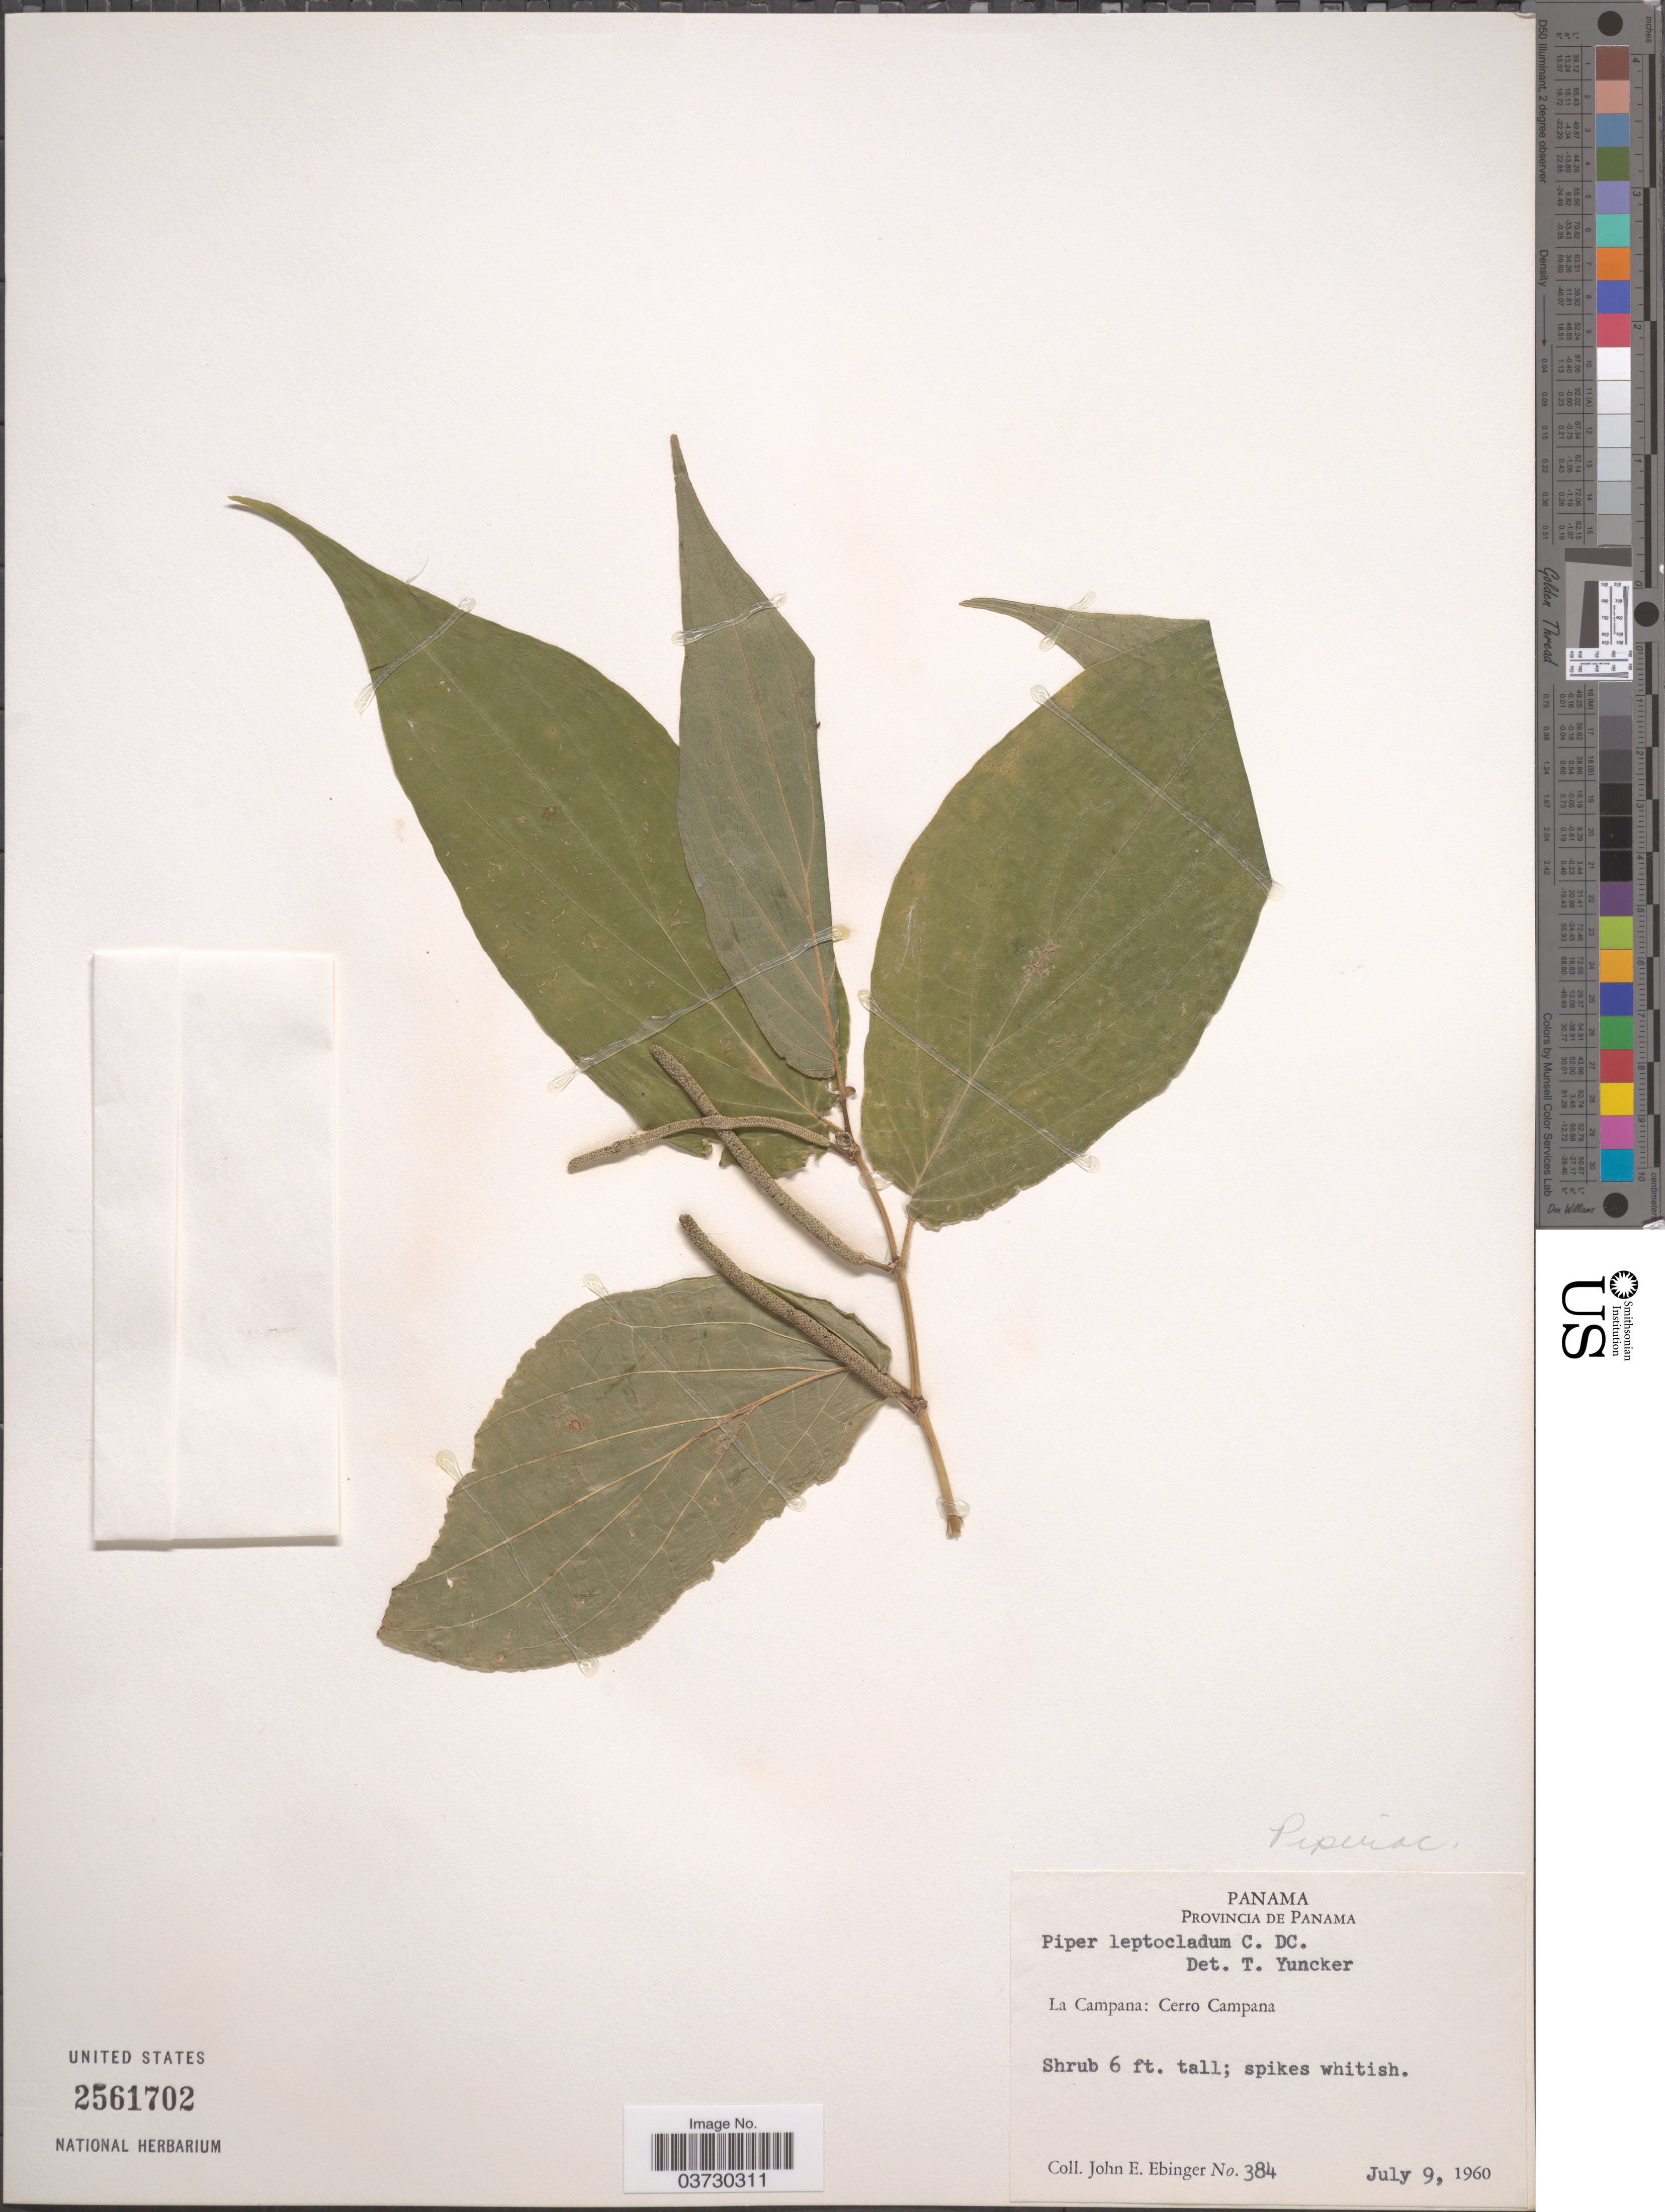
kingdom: Plantae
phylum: Tracheophyta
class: Magnoliopsida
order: Piperales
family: Piperaceae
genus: Piper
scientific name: Piper leptocladum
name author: C. DC.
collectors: J. Ebinger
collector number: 384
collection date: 1960-07-09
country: Panama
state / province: Panamá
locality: La Campana: Cerro Campana.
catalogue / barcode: US 2561702